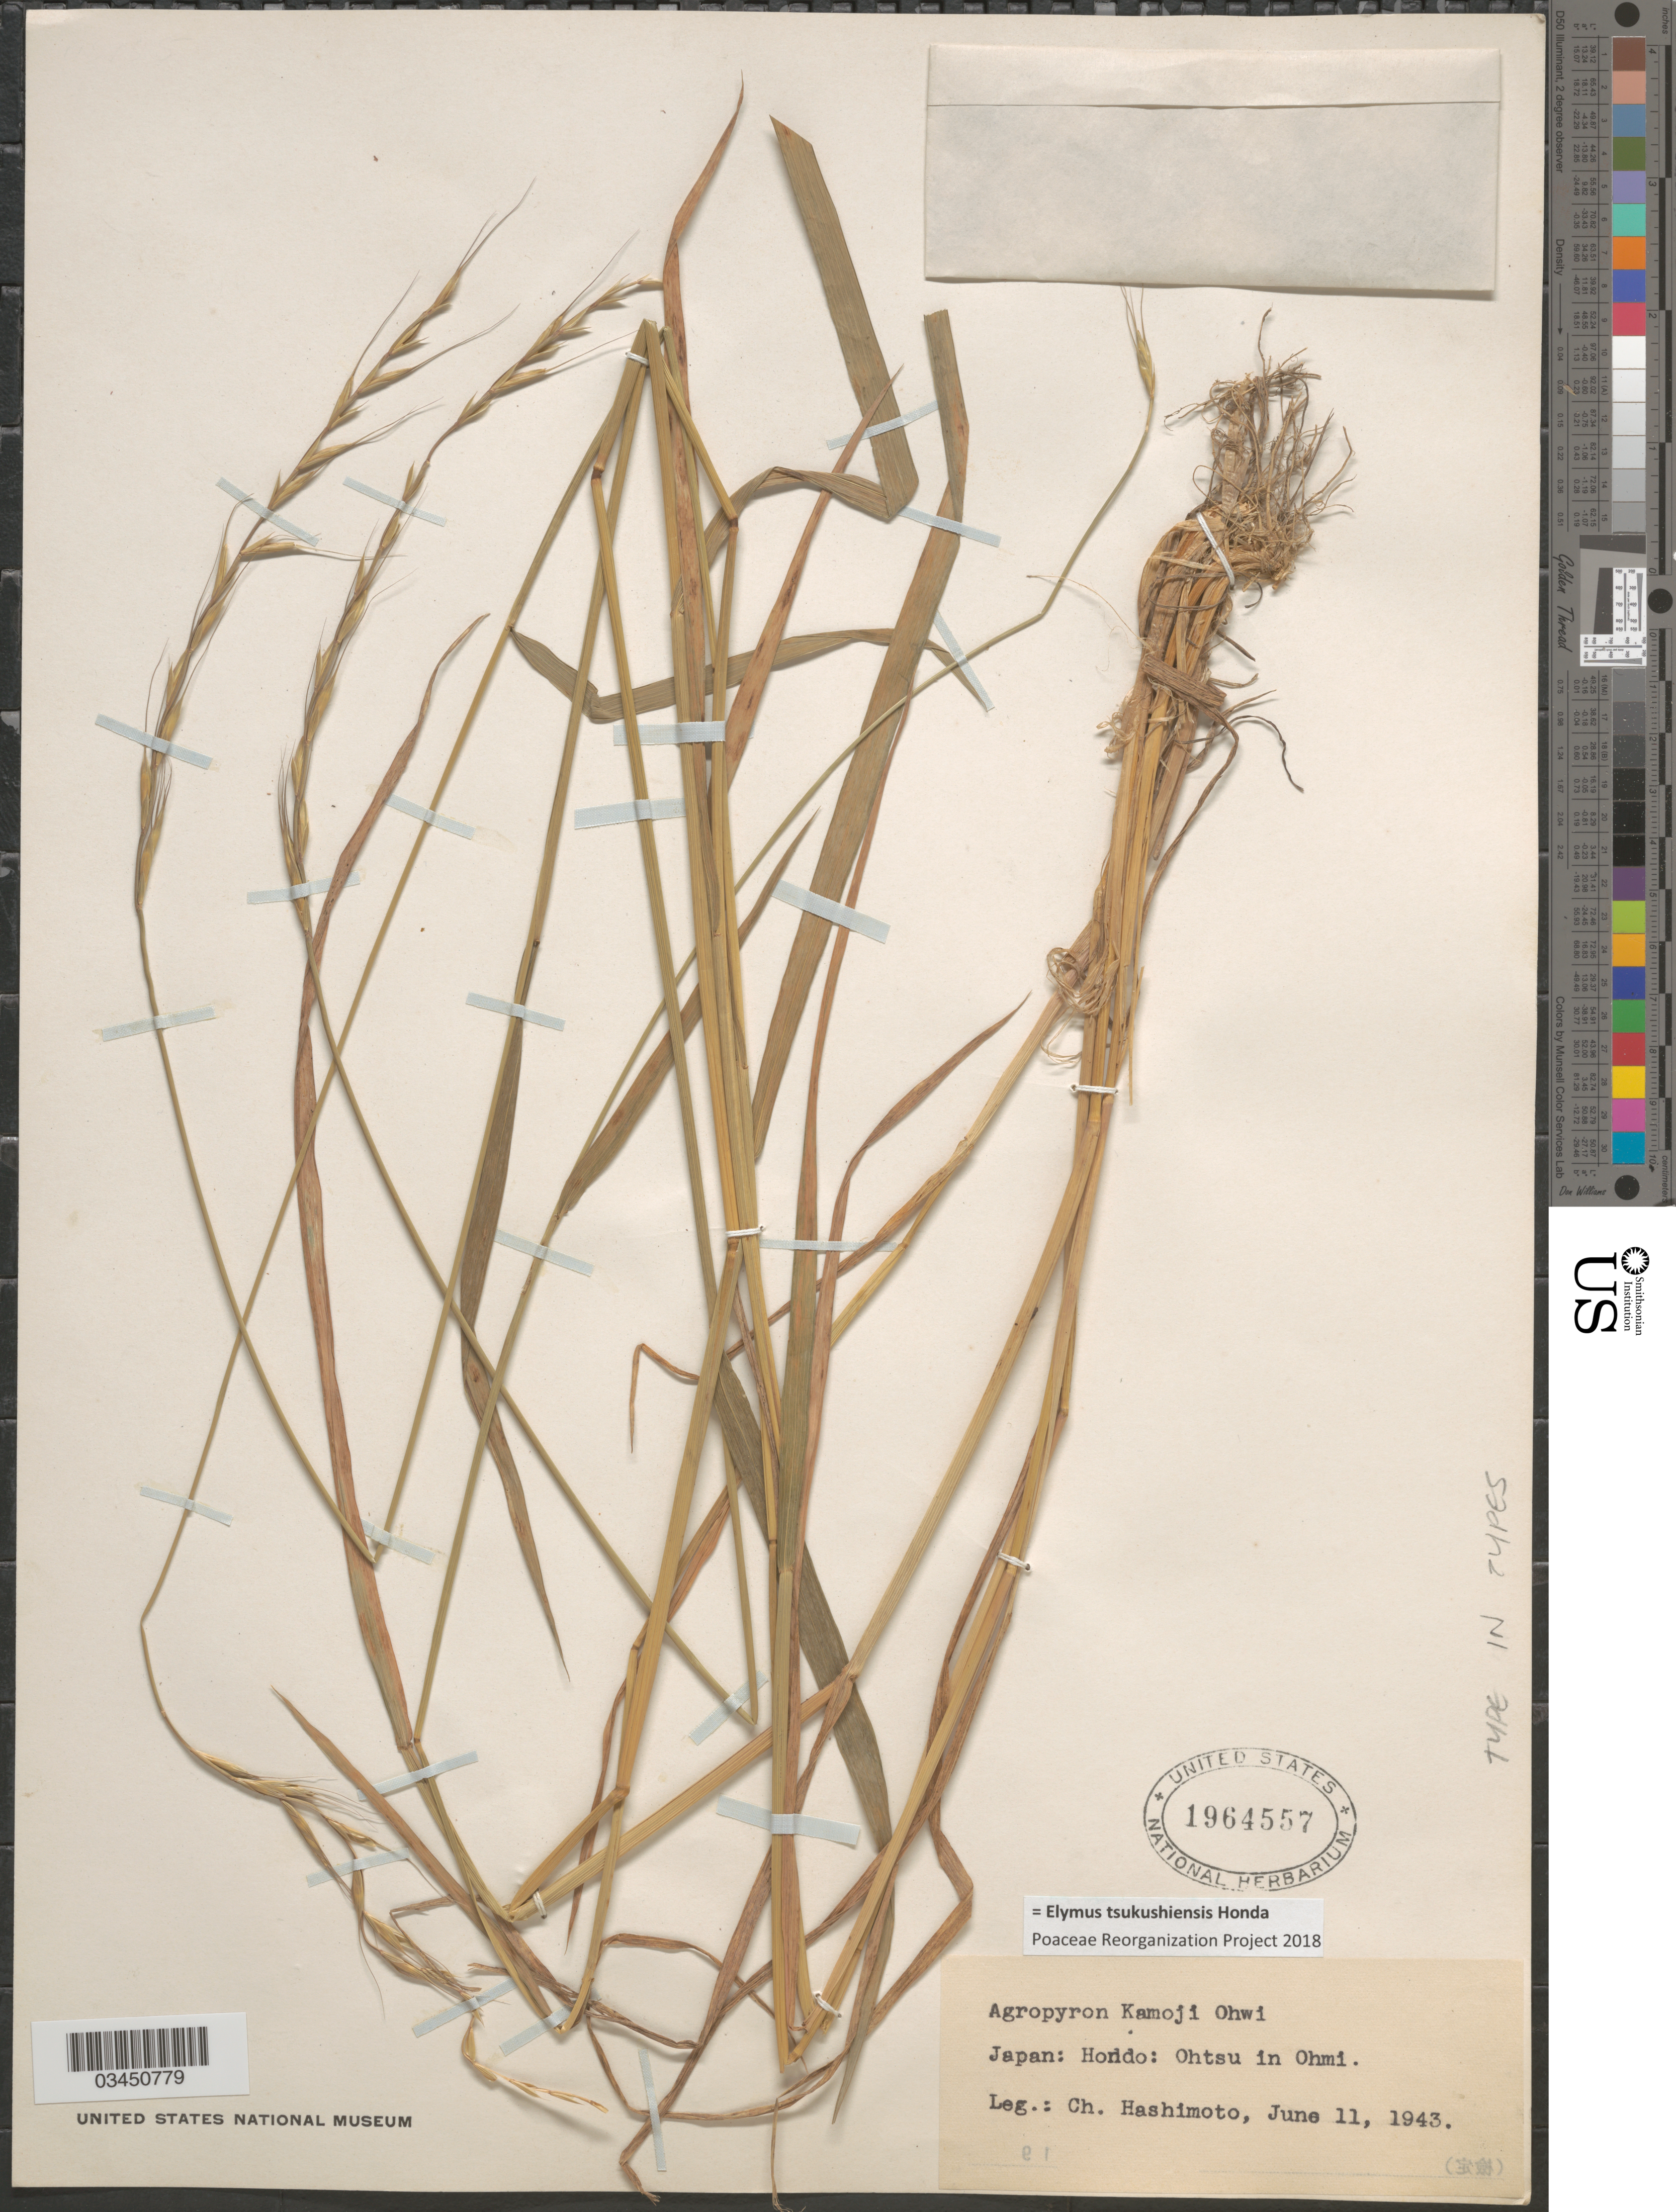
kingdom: Plantae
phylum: Tracheophyta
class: Liliopsida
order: Poales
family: Poaceae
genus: Elymus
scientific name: Elymus tsukushiensis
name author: Honda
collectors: C. Hashimoto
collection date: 1943-06-11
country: Japan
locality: Hondo: Ohtsu in Ohmi.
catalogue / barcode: US 1964557